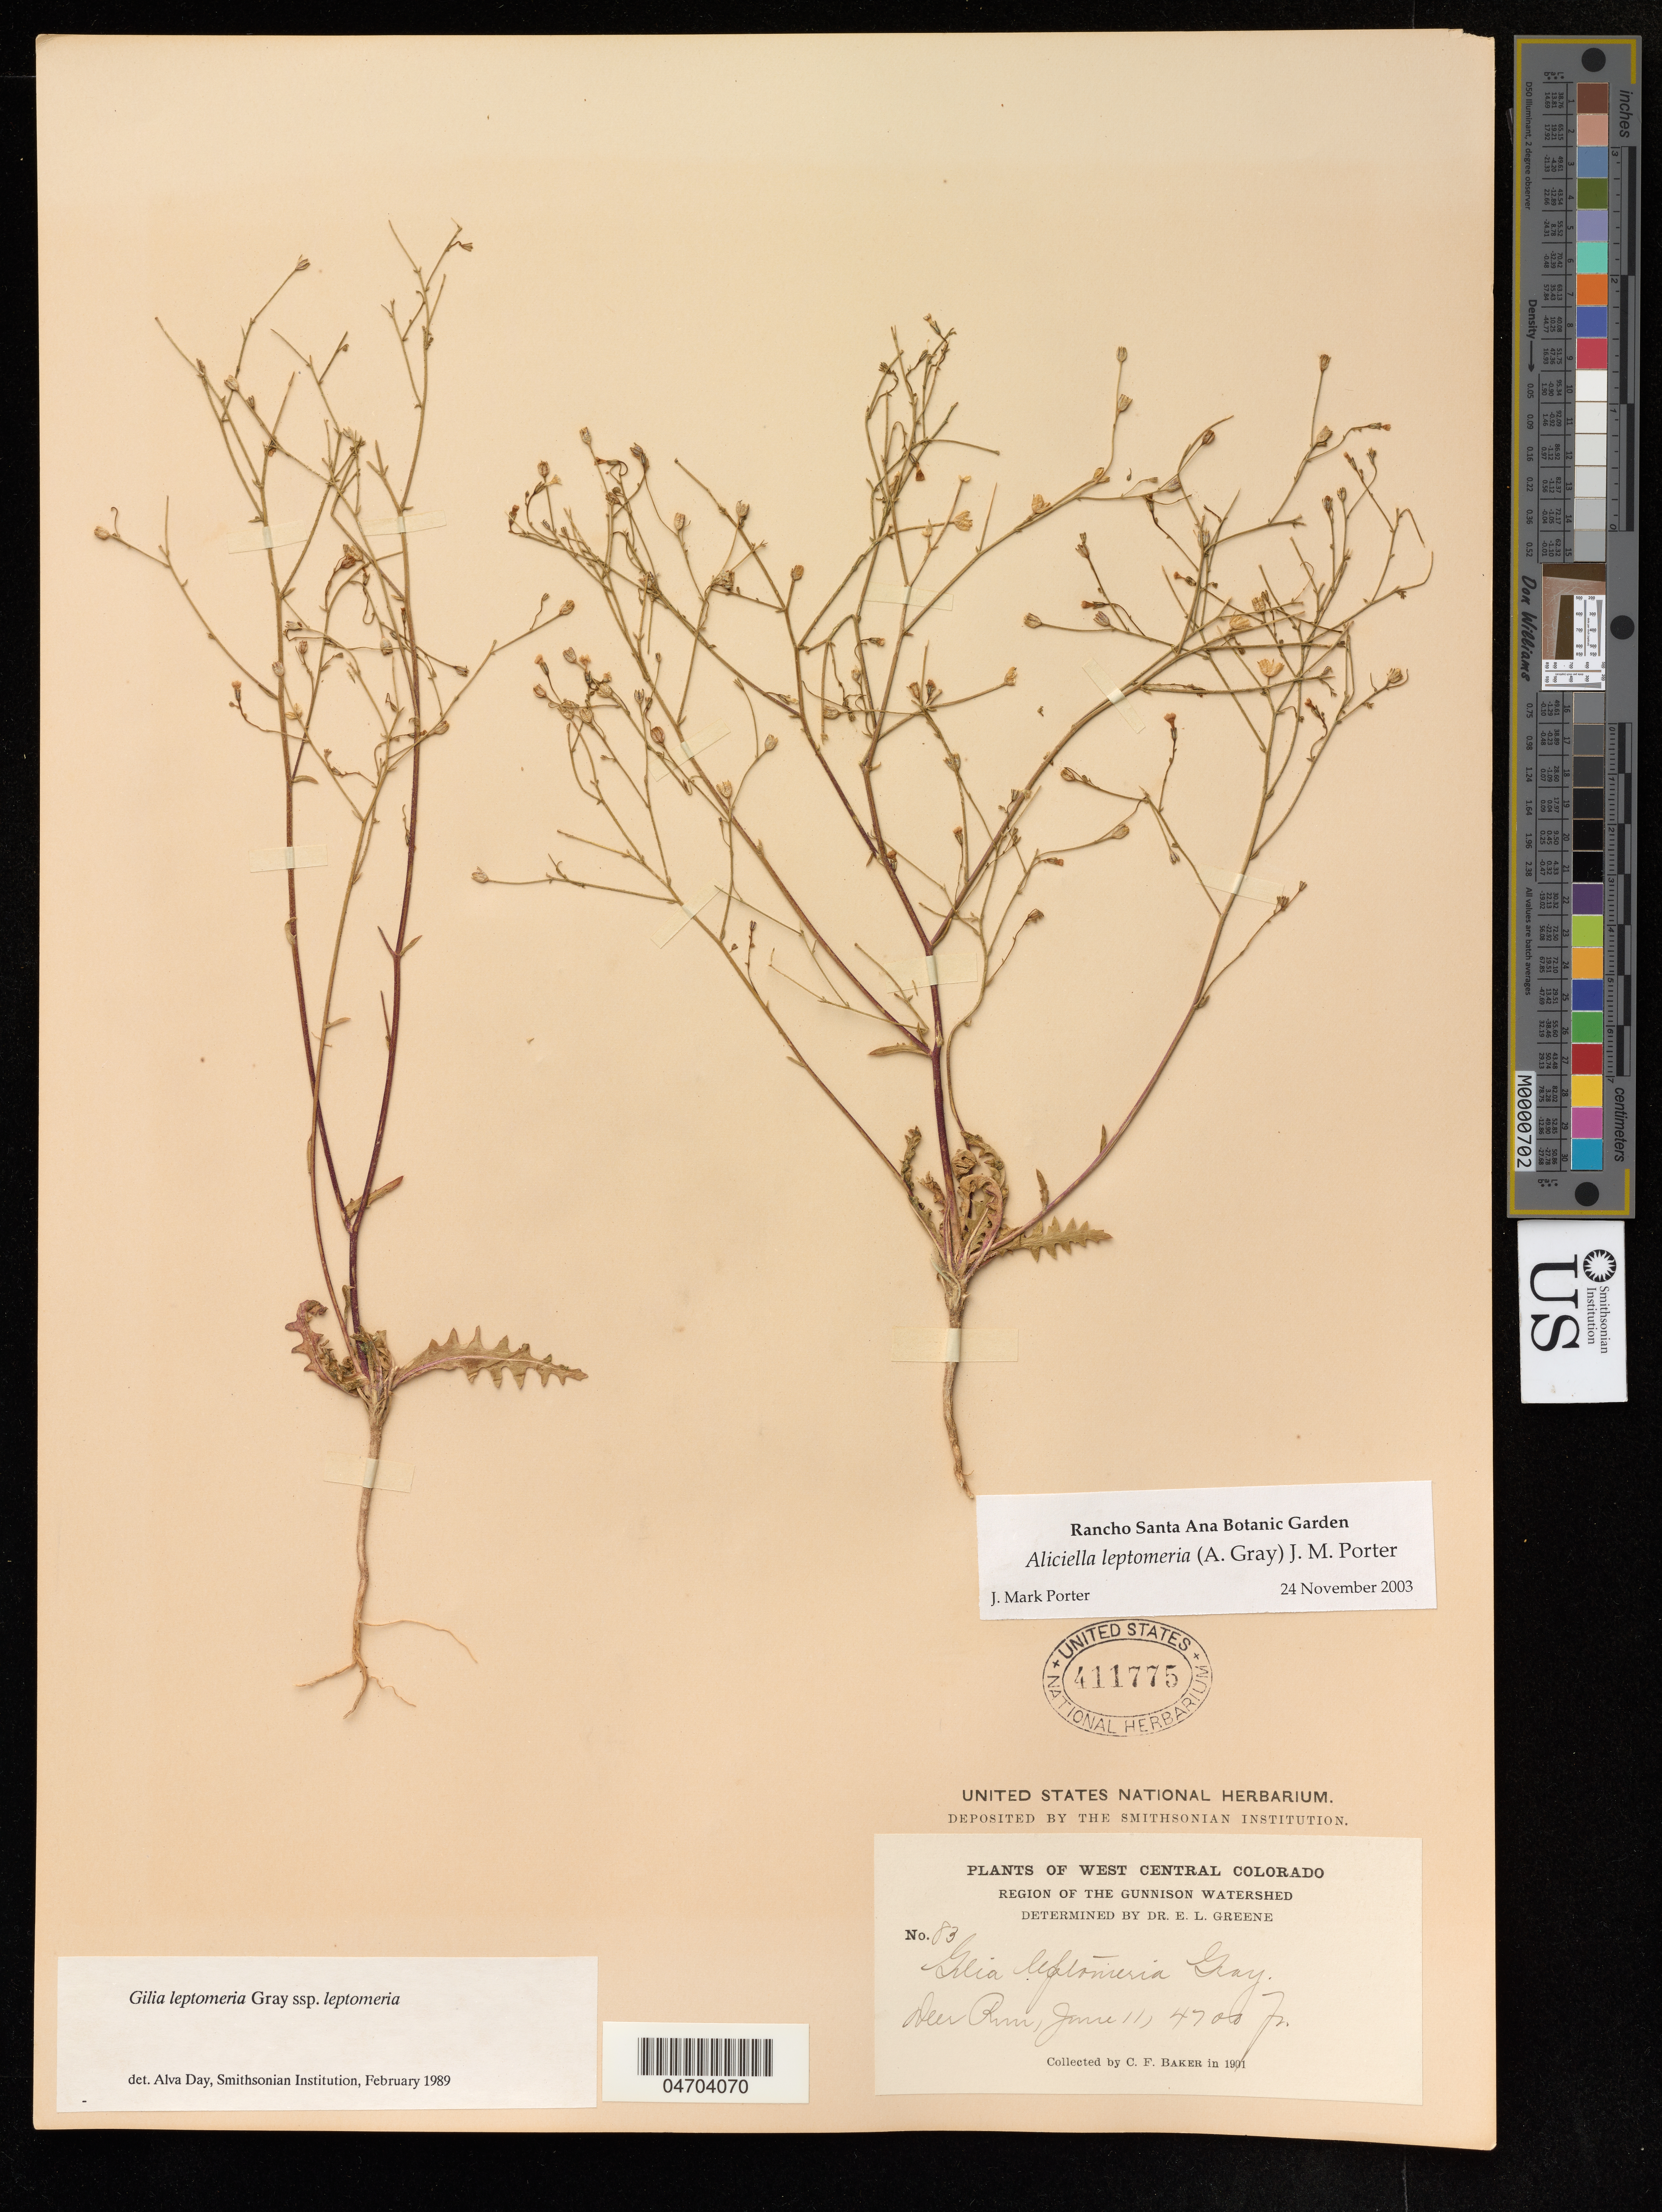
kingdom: Plantae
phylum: Tracheophyta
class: Magnoliopsida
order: Ericales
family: Polemoniaceae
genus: Aliciella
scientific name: Aliciella leptomeria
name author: (A. Gray) J.M. Porter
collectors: C. Baker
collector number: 83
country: United States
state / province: Colorado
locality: Region of the Gunnison Watershed, Deer Run.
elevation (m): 1433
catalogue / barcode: US 411775